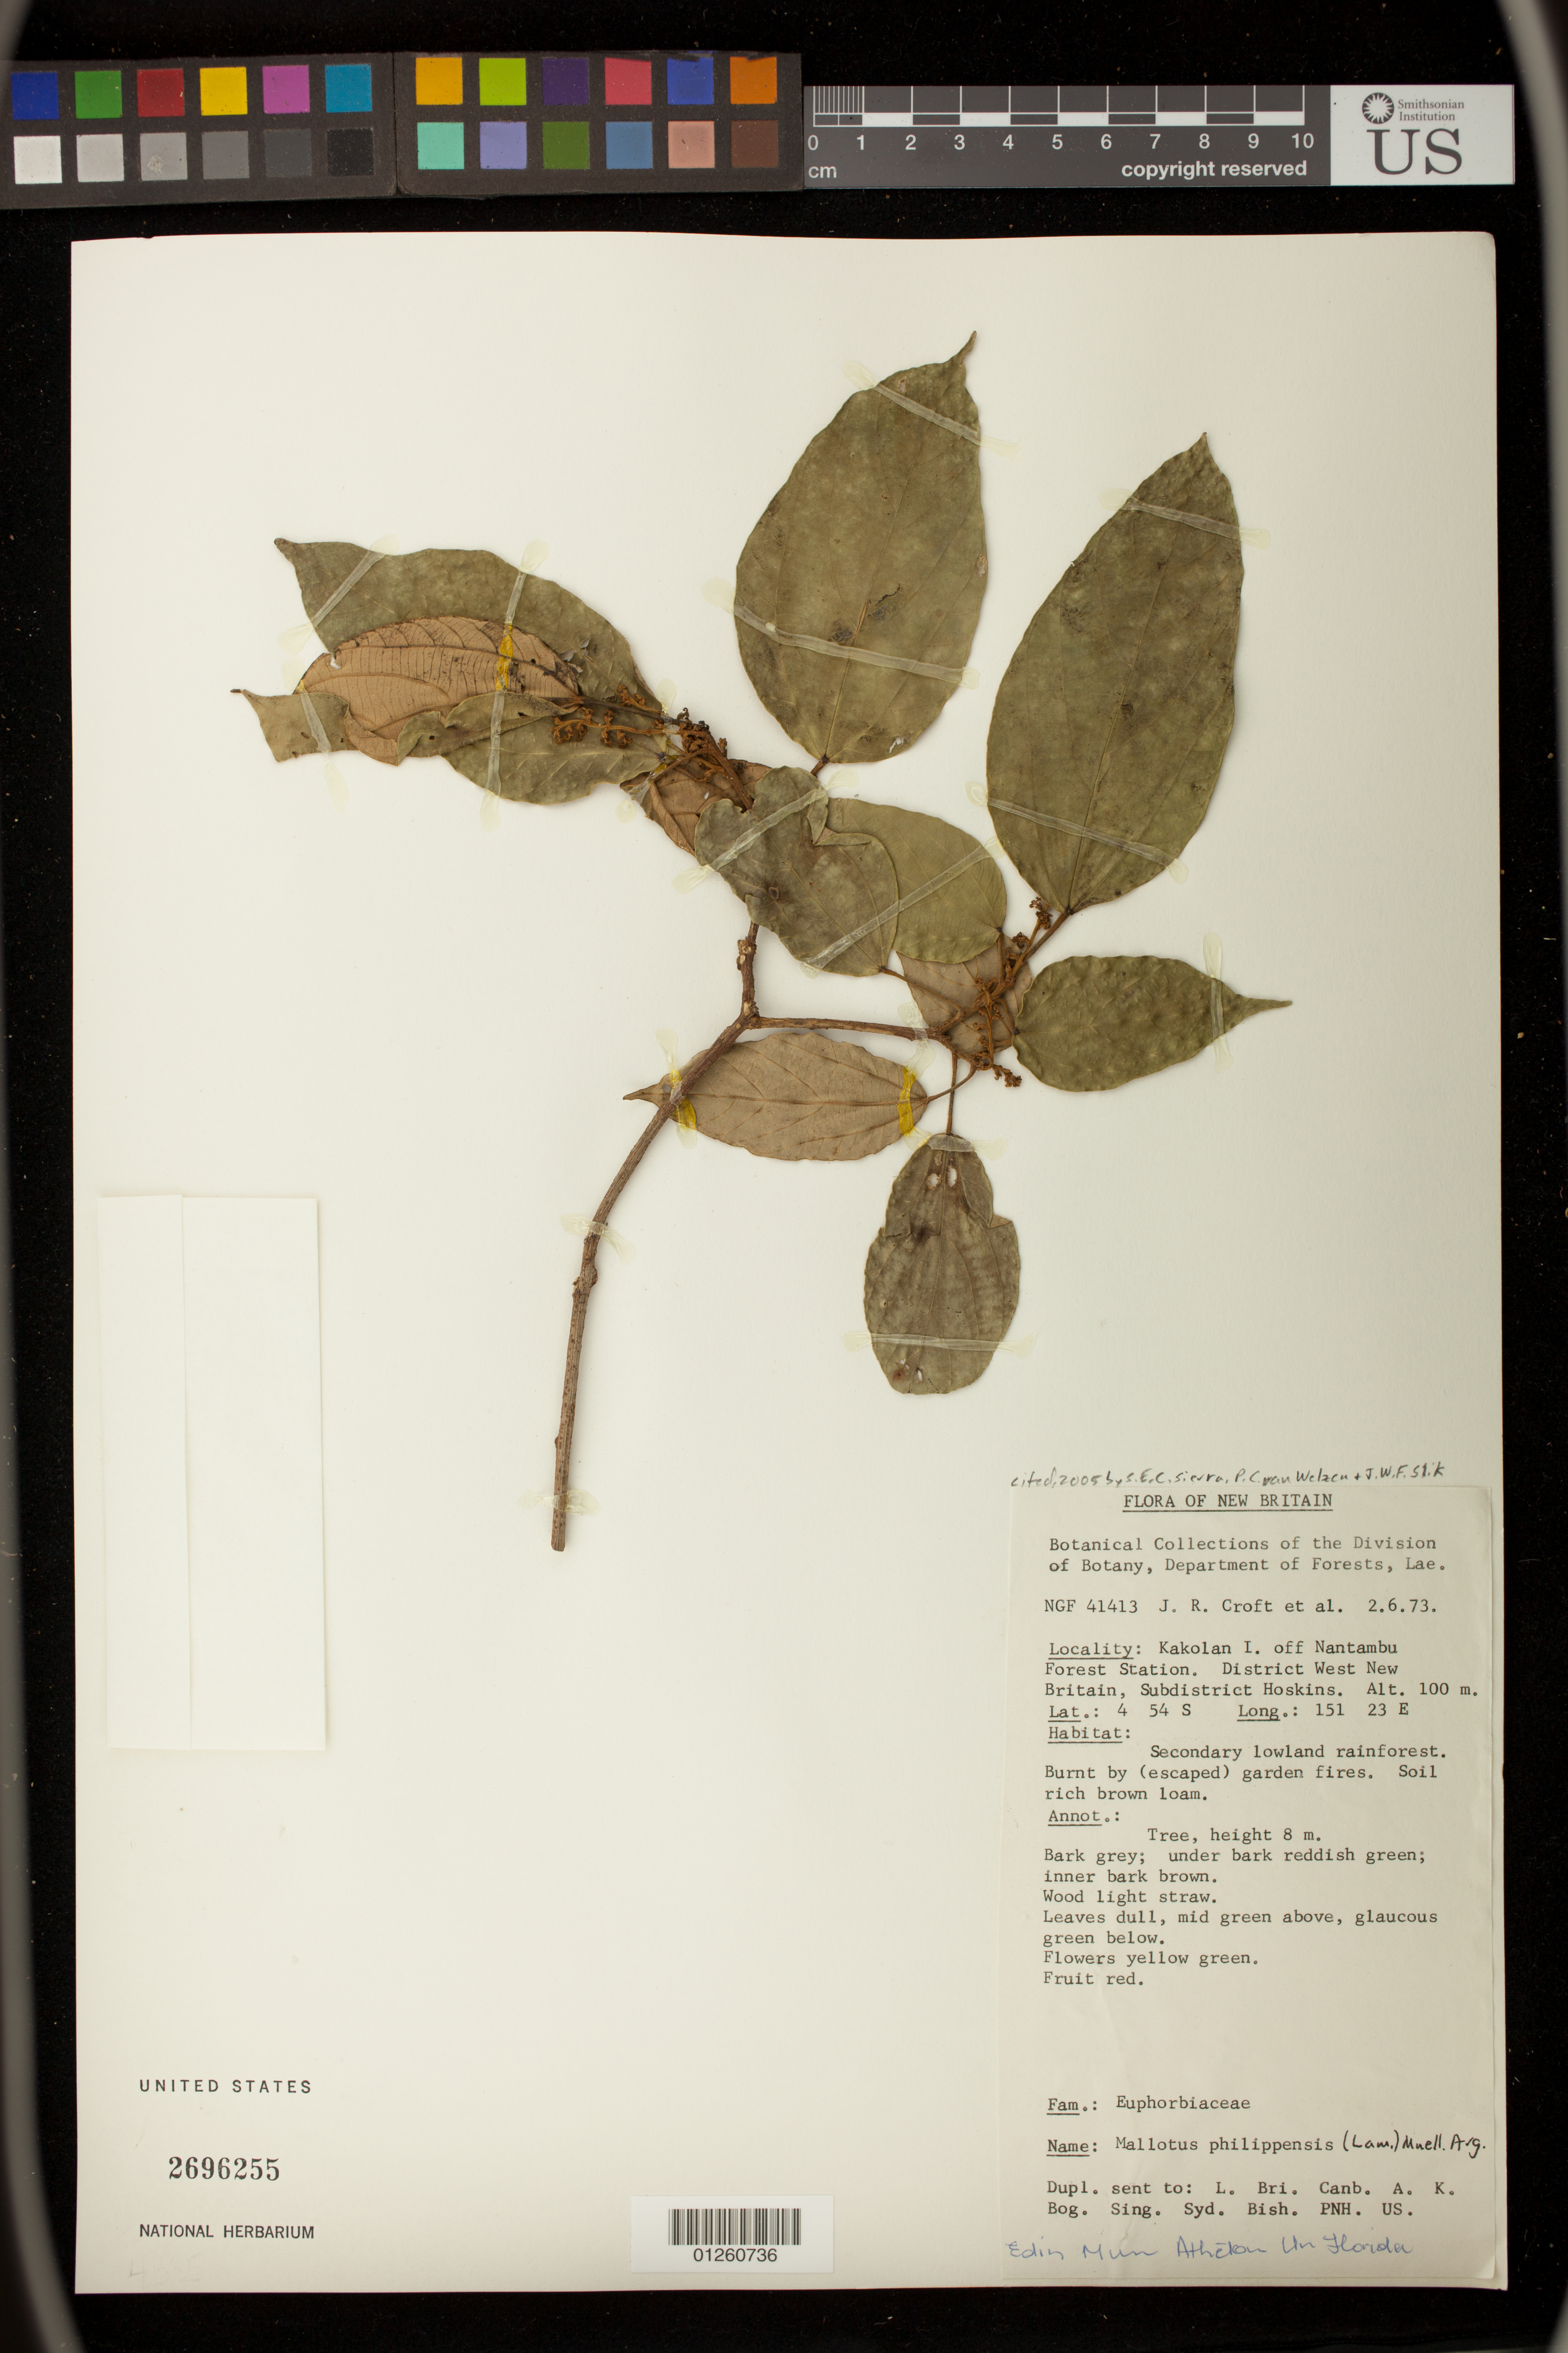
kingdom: Plantae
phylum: Tracheophyta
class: Magnoliopsida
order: Malpighiales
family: Euphorbiaceae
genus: Mallotus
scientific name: Mallotus philippensis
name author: (Lam.) Müll. Arg.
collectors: J. R. Croft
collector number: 41413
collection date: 1973-06-02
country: Papua New Guinea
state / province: West New Britain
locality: Kakolan I. off Nantambu Forest Station. Subdistrict Hoskins.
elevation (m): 100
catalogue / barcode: US 2696255